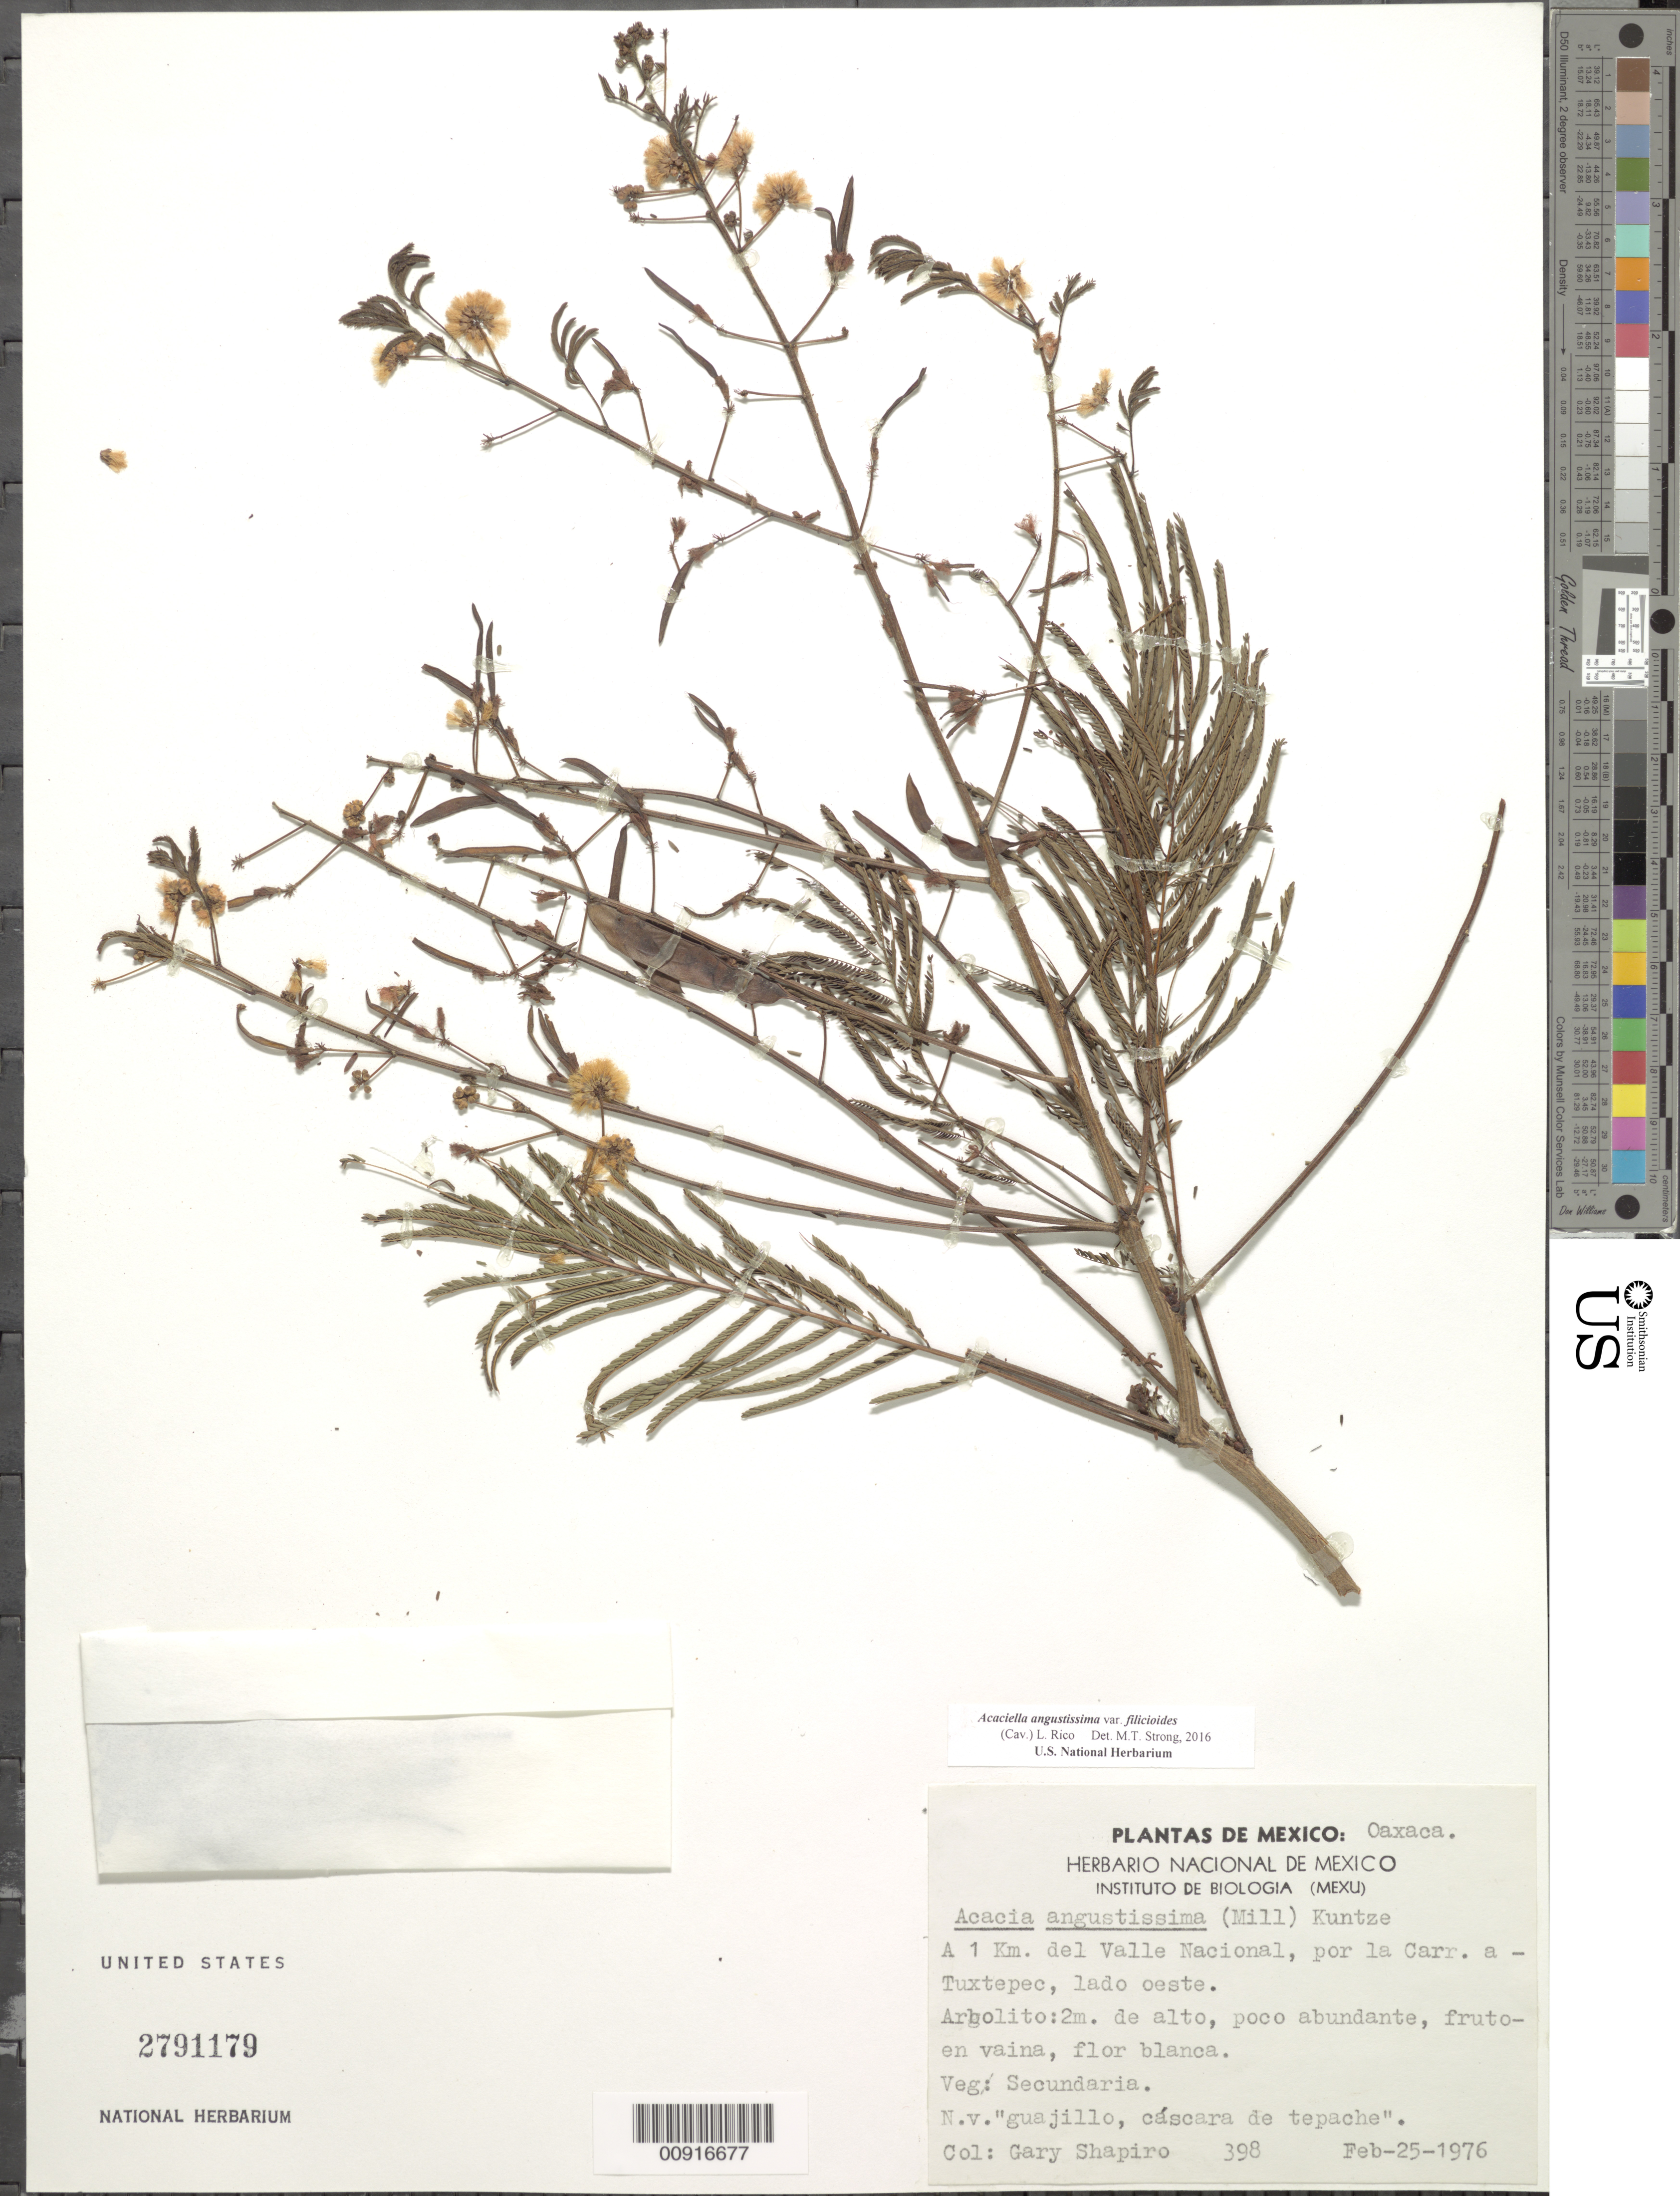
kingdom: Plantae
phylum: Tracheophyta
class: Magnoliopsida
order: Fabales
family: Fabaceae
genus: Acaciella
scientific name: Acaciella angustissima var. filicioides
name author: (Cav.) L. Rico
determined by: Strong, M. T., (US), Smithsonian Institution - National Museum of Natural History (UNITED STATES)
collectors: G. Shapiro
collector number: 398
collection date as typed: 25 Feb 1976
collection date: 1976-02-25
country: Mexico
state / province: Oaxaca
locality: A 1 km. del Valle Nacional, por la carretera a Tuxtepec, lado oeste.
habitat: Veg. secundaria.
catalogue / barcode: US 2791179